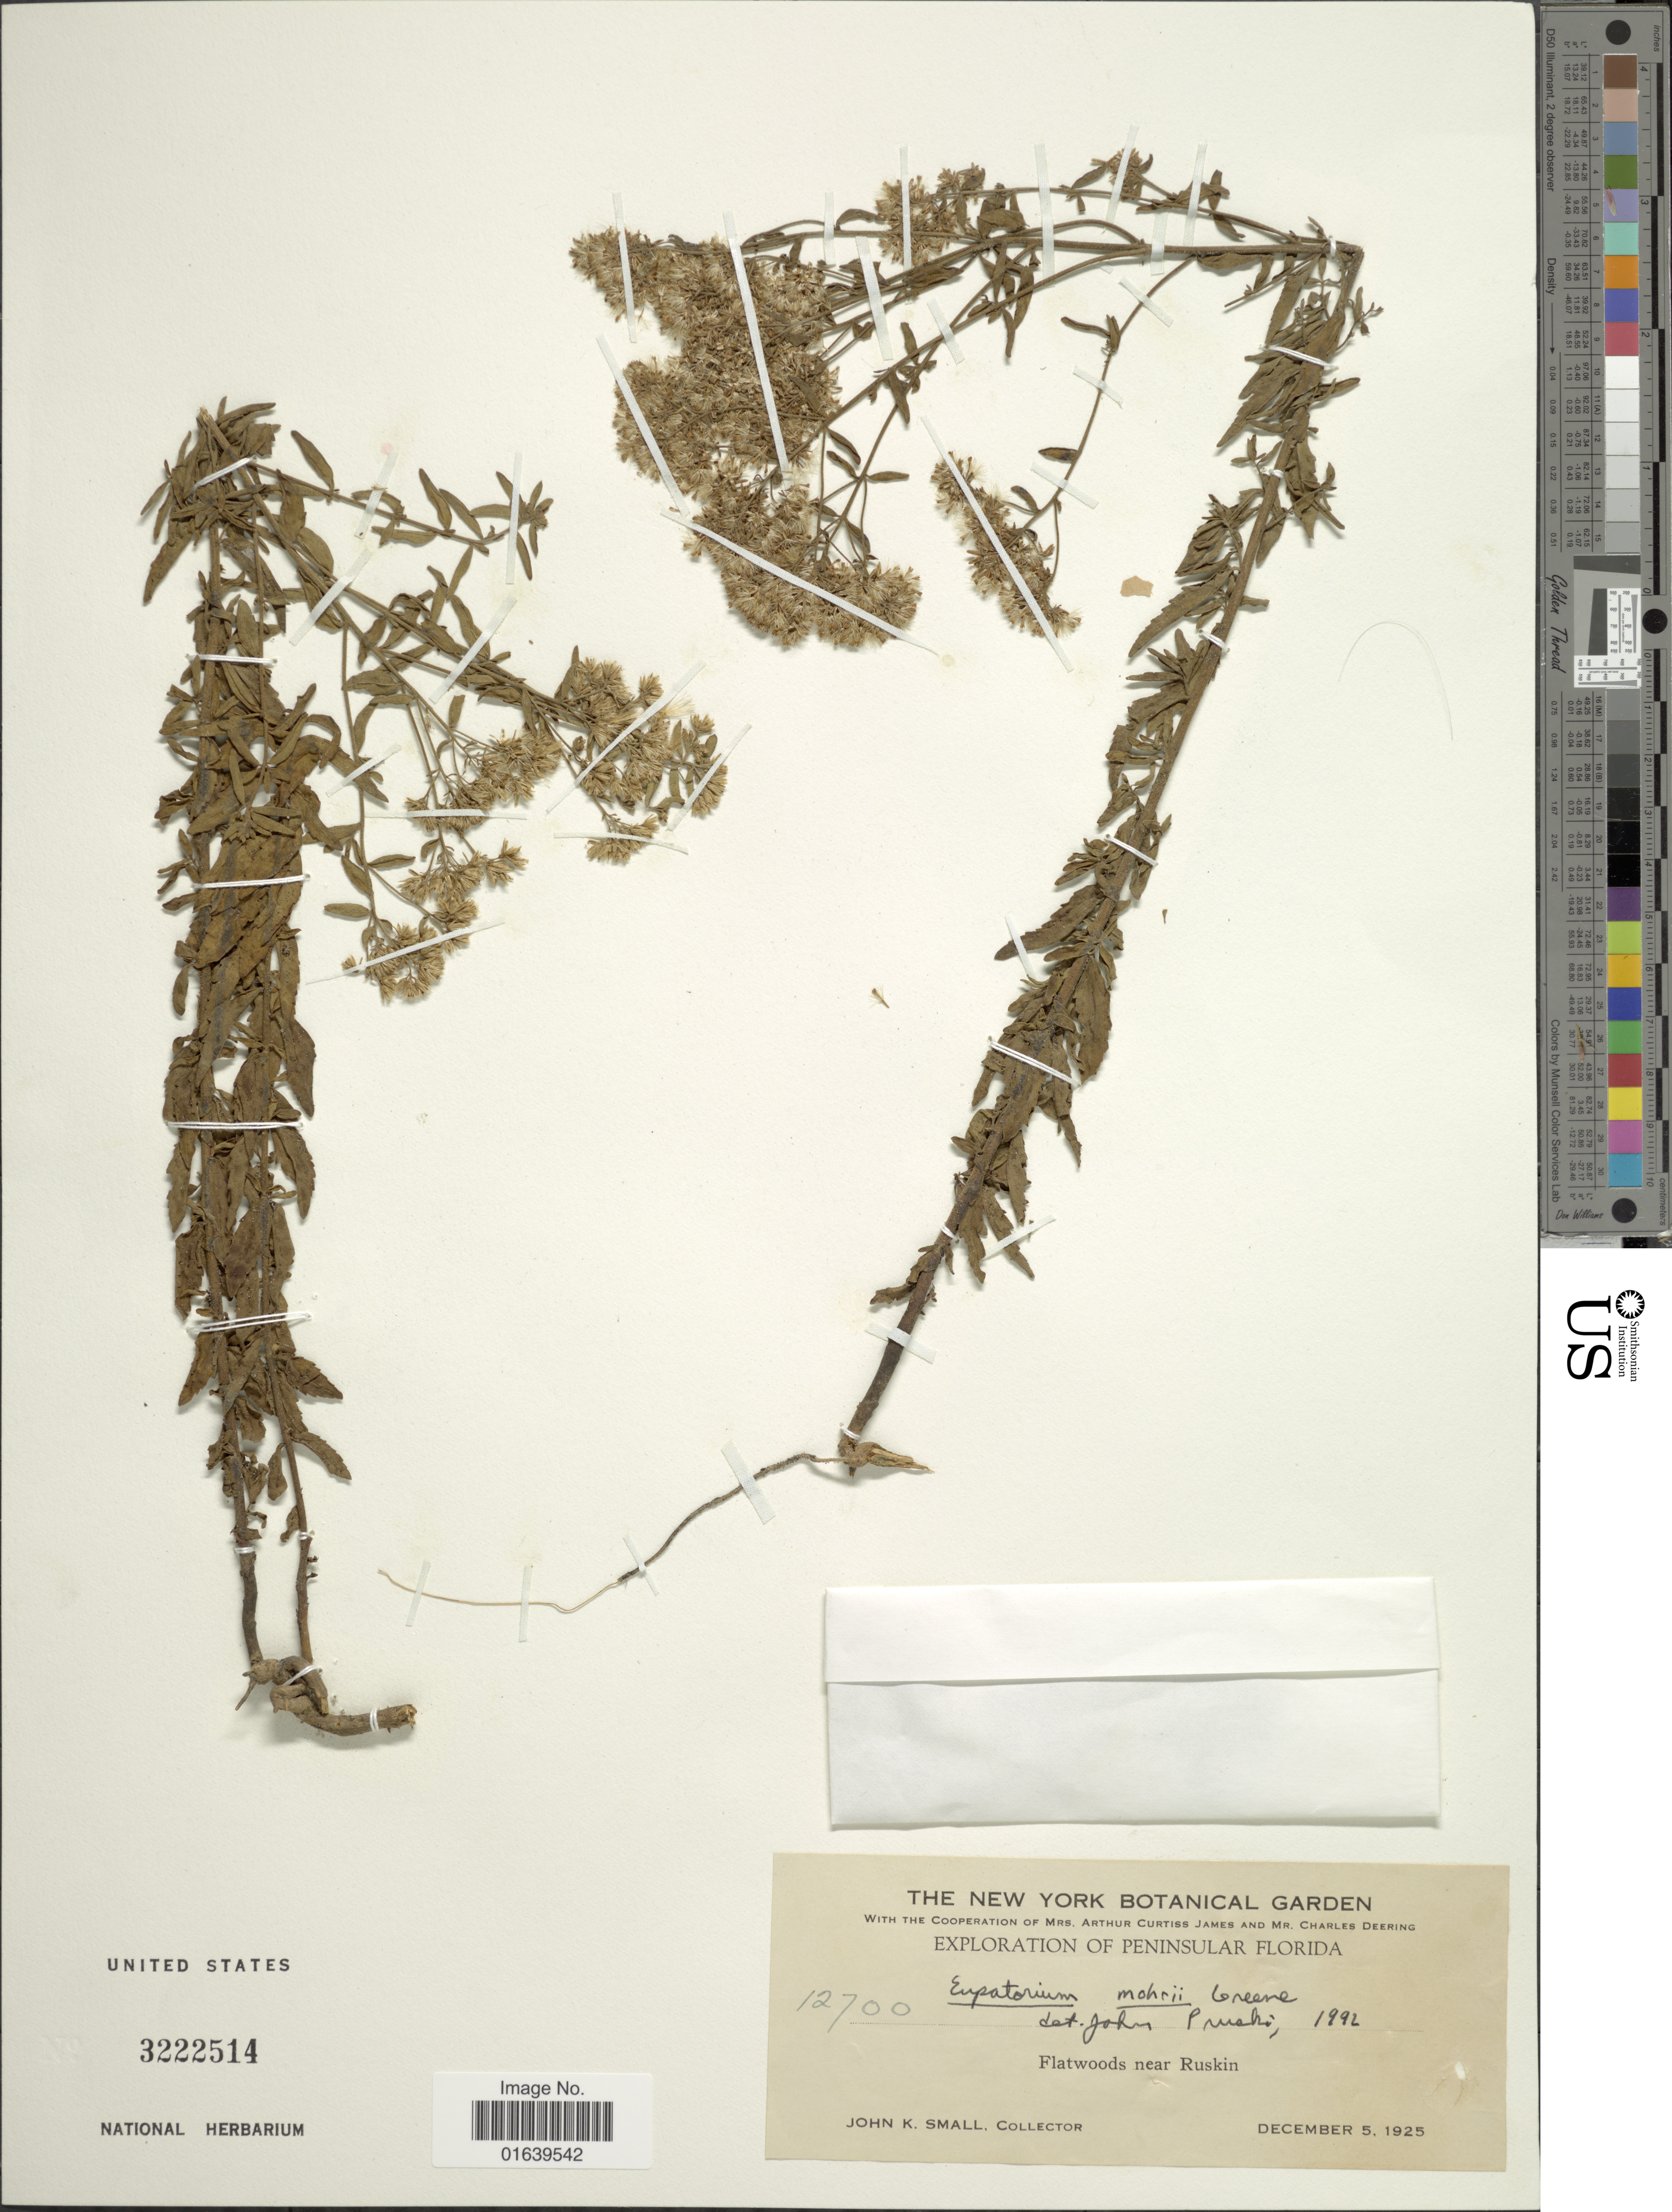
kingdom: Plantae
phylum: Tracheophyta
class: Magnoliopsida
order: Asterales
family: Asteraceae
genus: Eupatorium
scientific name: Eupatorium mohrii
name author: Greene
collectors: J. K. Small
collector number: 12700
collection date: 1925-12-05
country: United States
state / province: Florida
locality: Peninsular Florida, Flatwoods near Ruskin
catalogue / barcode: US 3222514